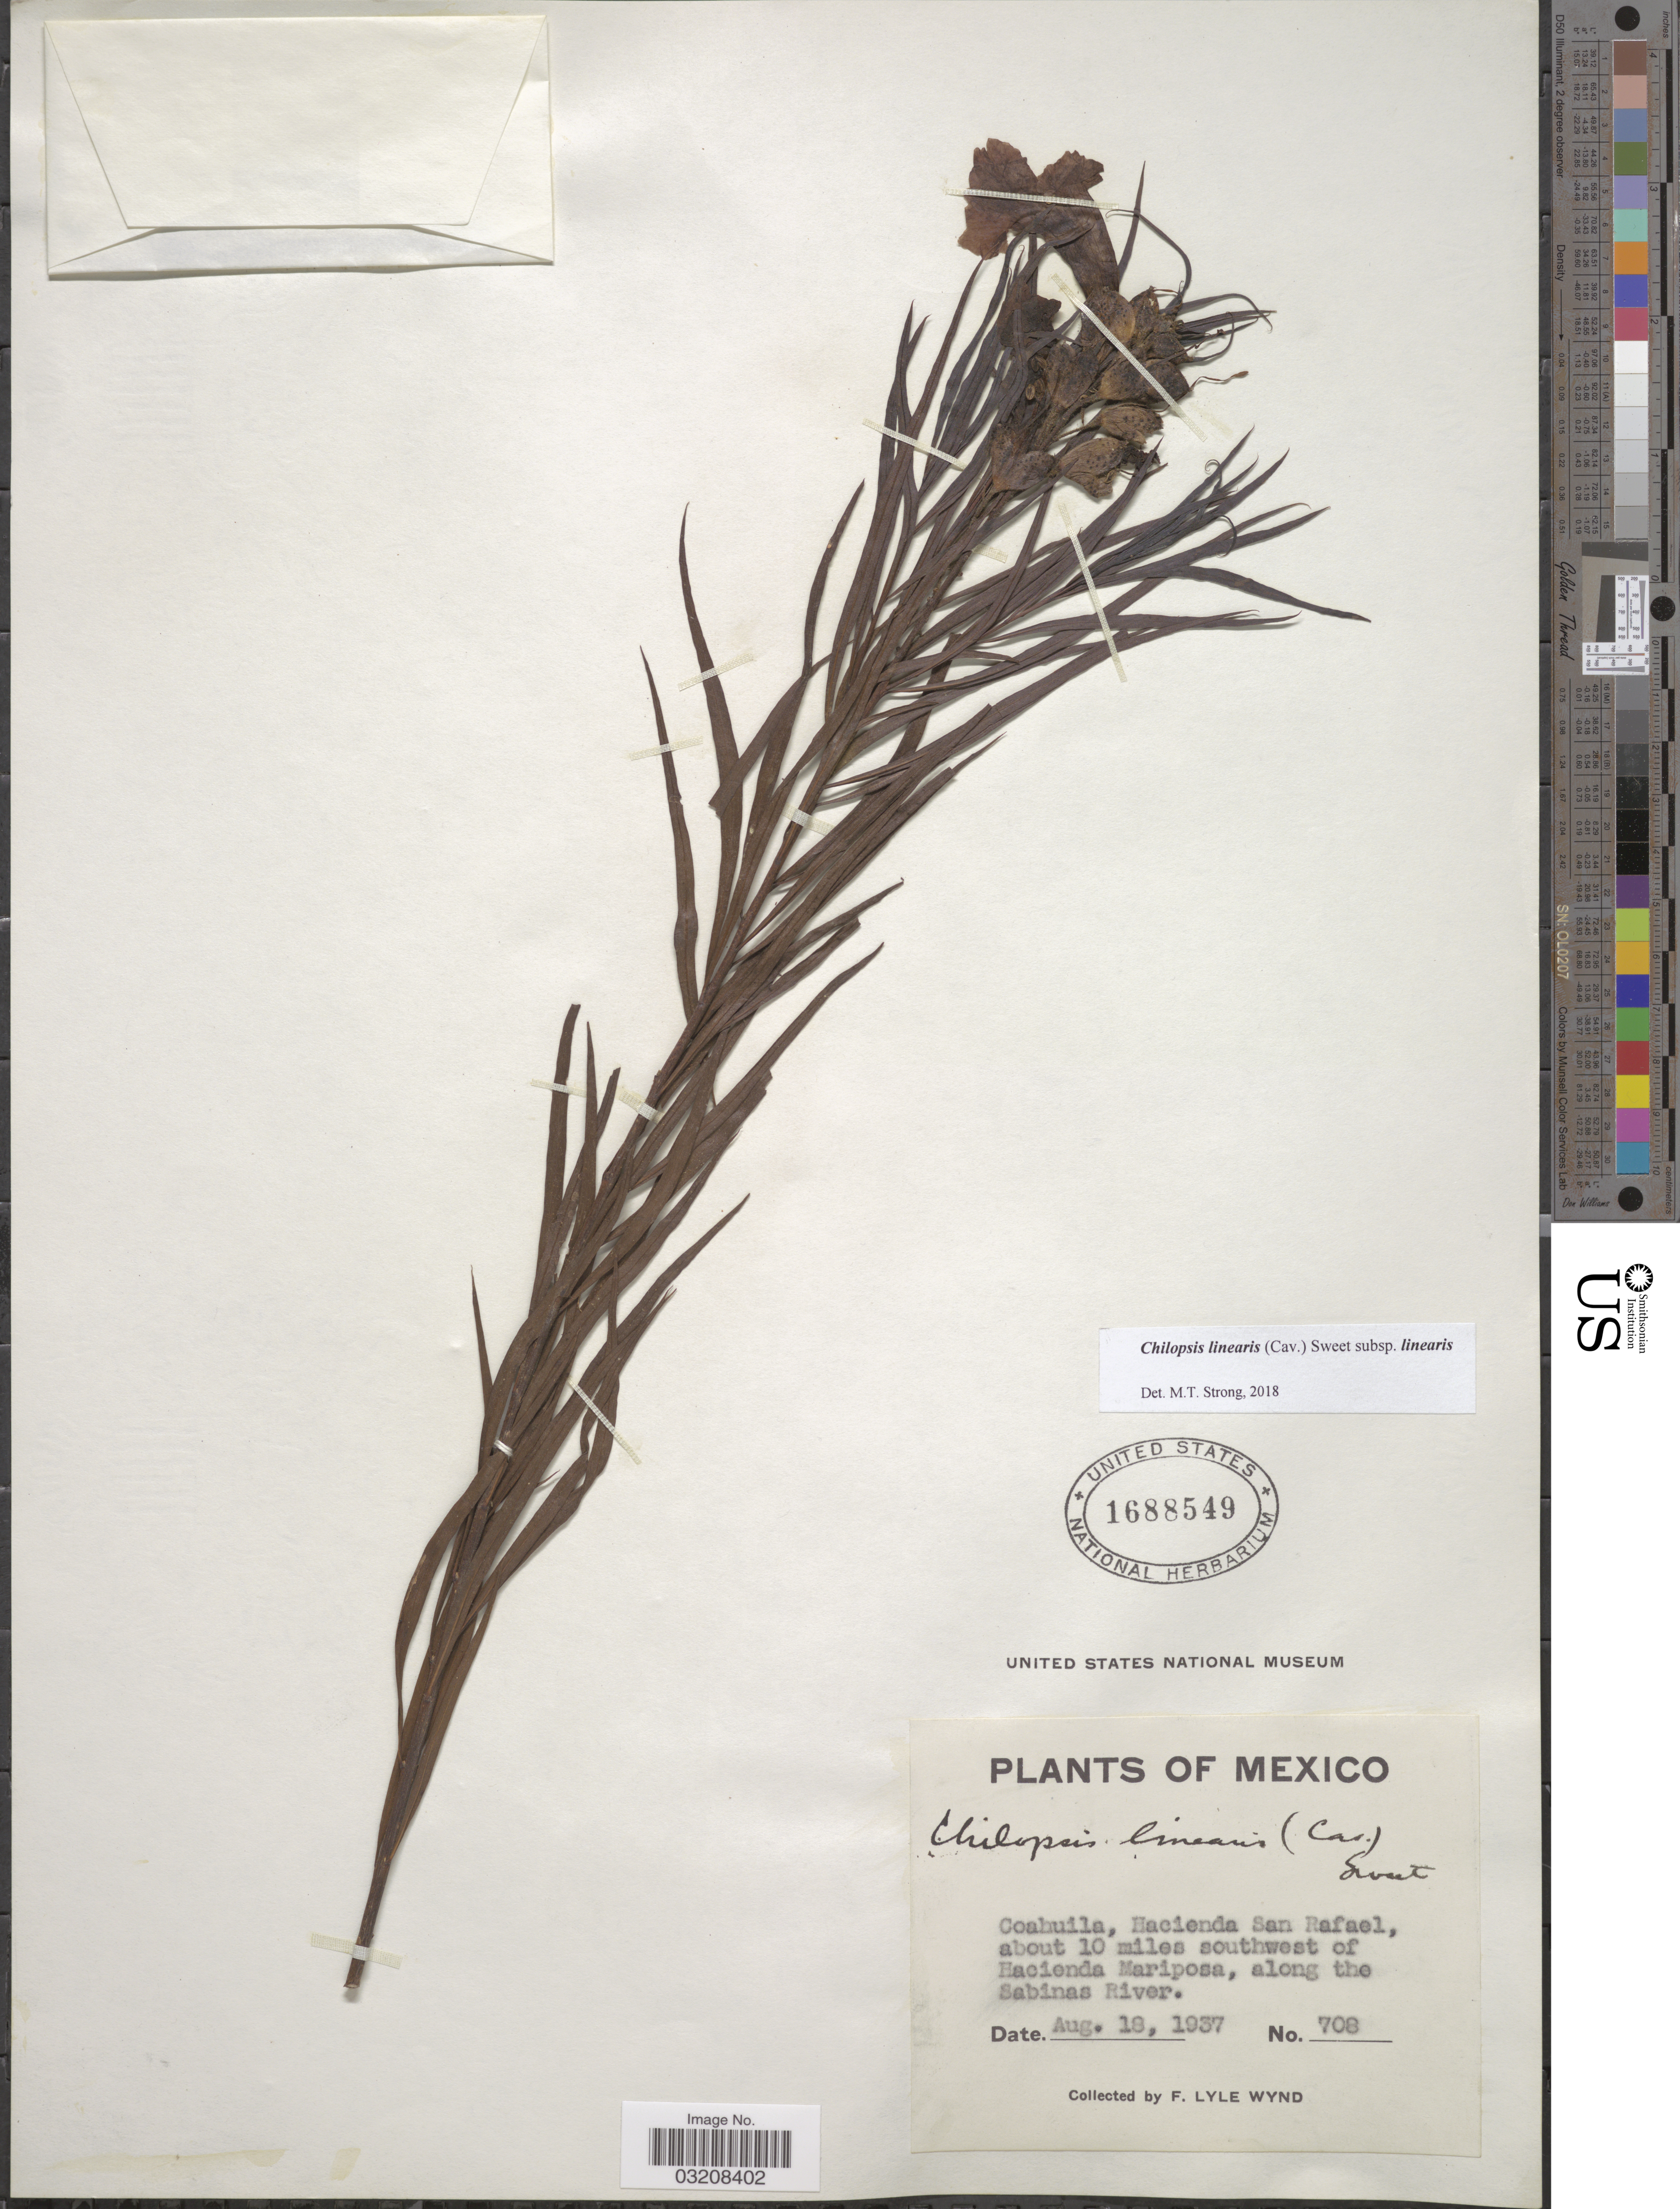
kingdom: Plantae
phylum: Tracheophyta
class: Magnoliopsida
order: Lamiales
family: Bignoniaceae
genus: Chilopsis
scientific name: Chilopsis linearis subsp. linearis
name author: (Cav.) Sweet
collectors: F. L. Wynd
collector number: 708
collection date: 1937-08-18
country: Mexico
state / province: Coahuila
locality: Hacienda San Rafael, about 10 miles southwest of Hacienda Mariposa, along the Sabinas River.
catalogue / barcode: US 1688549